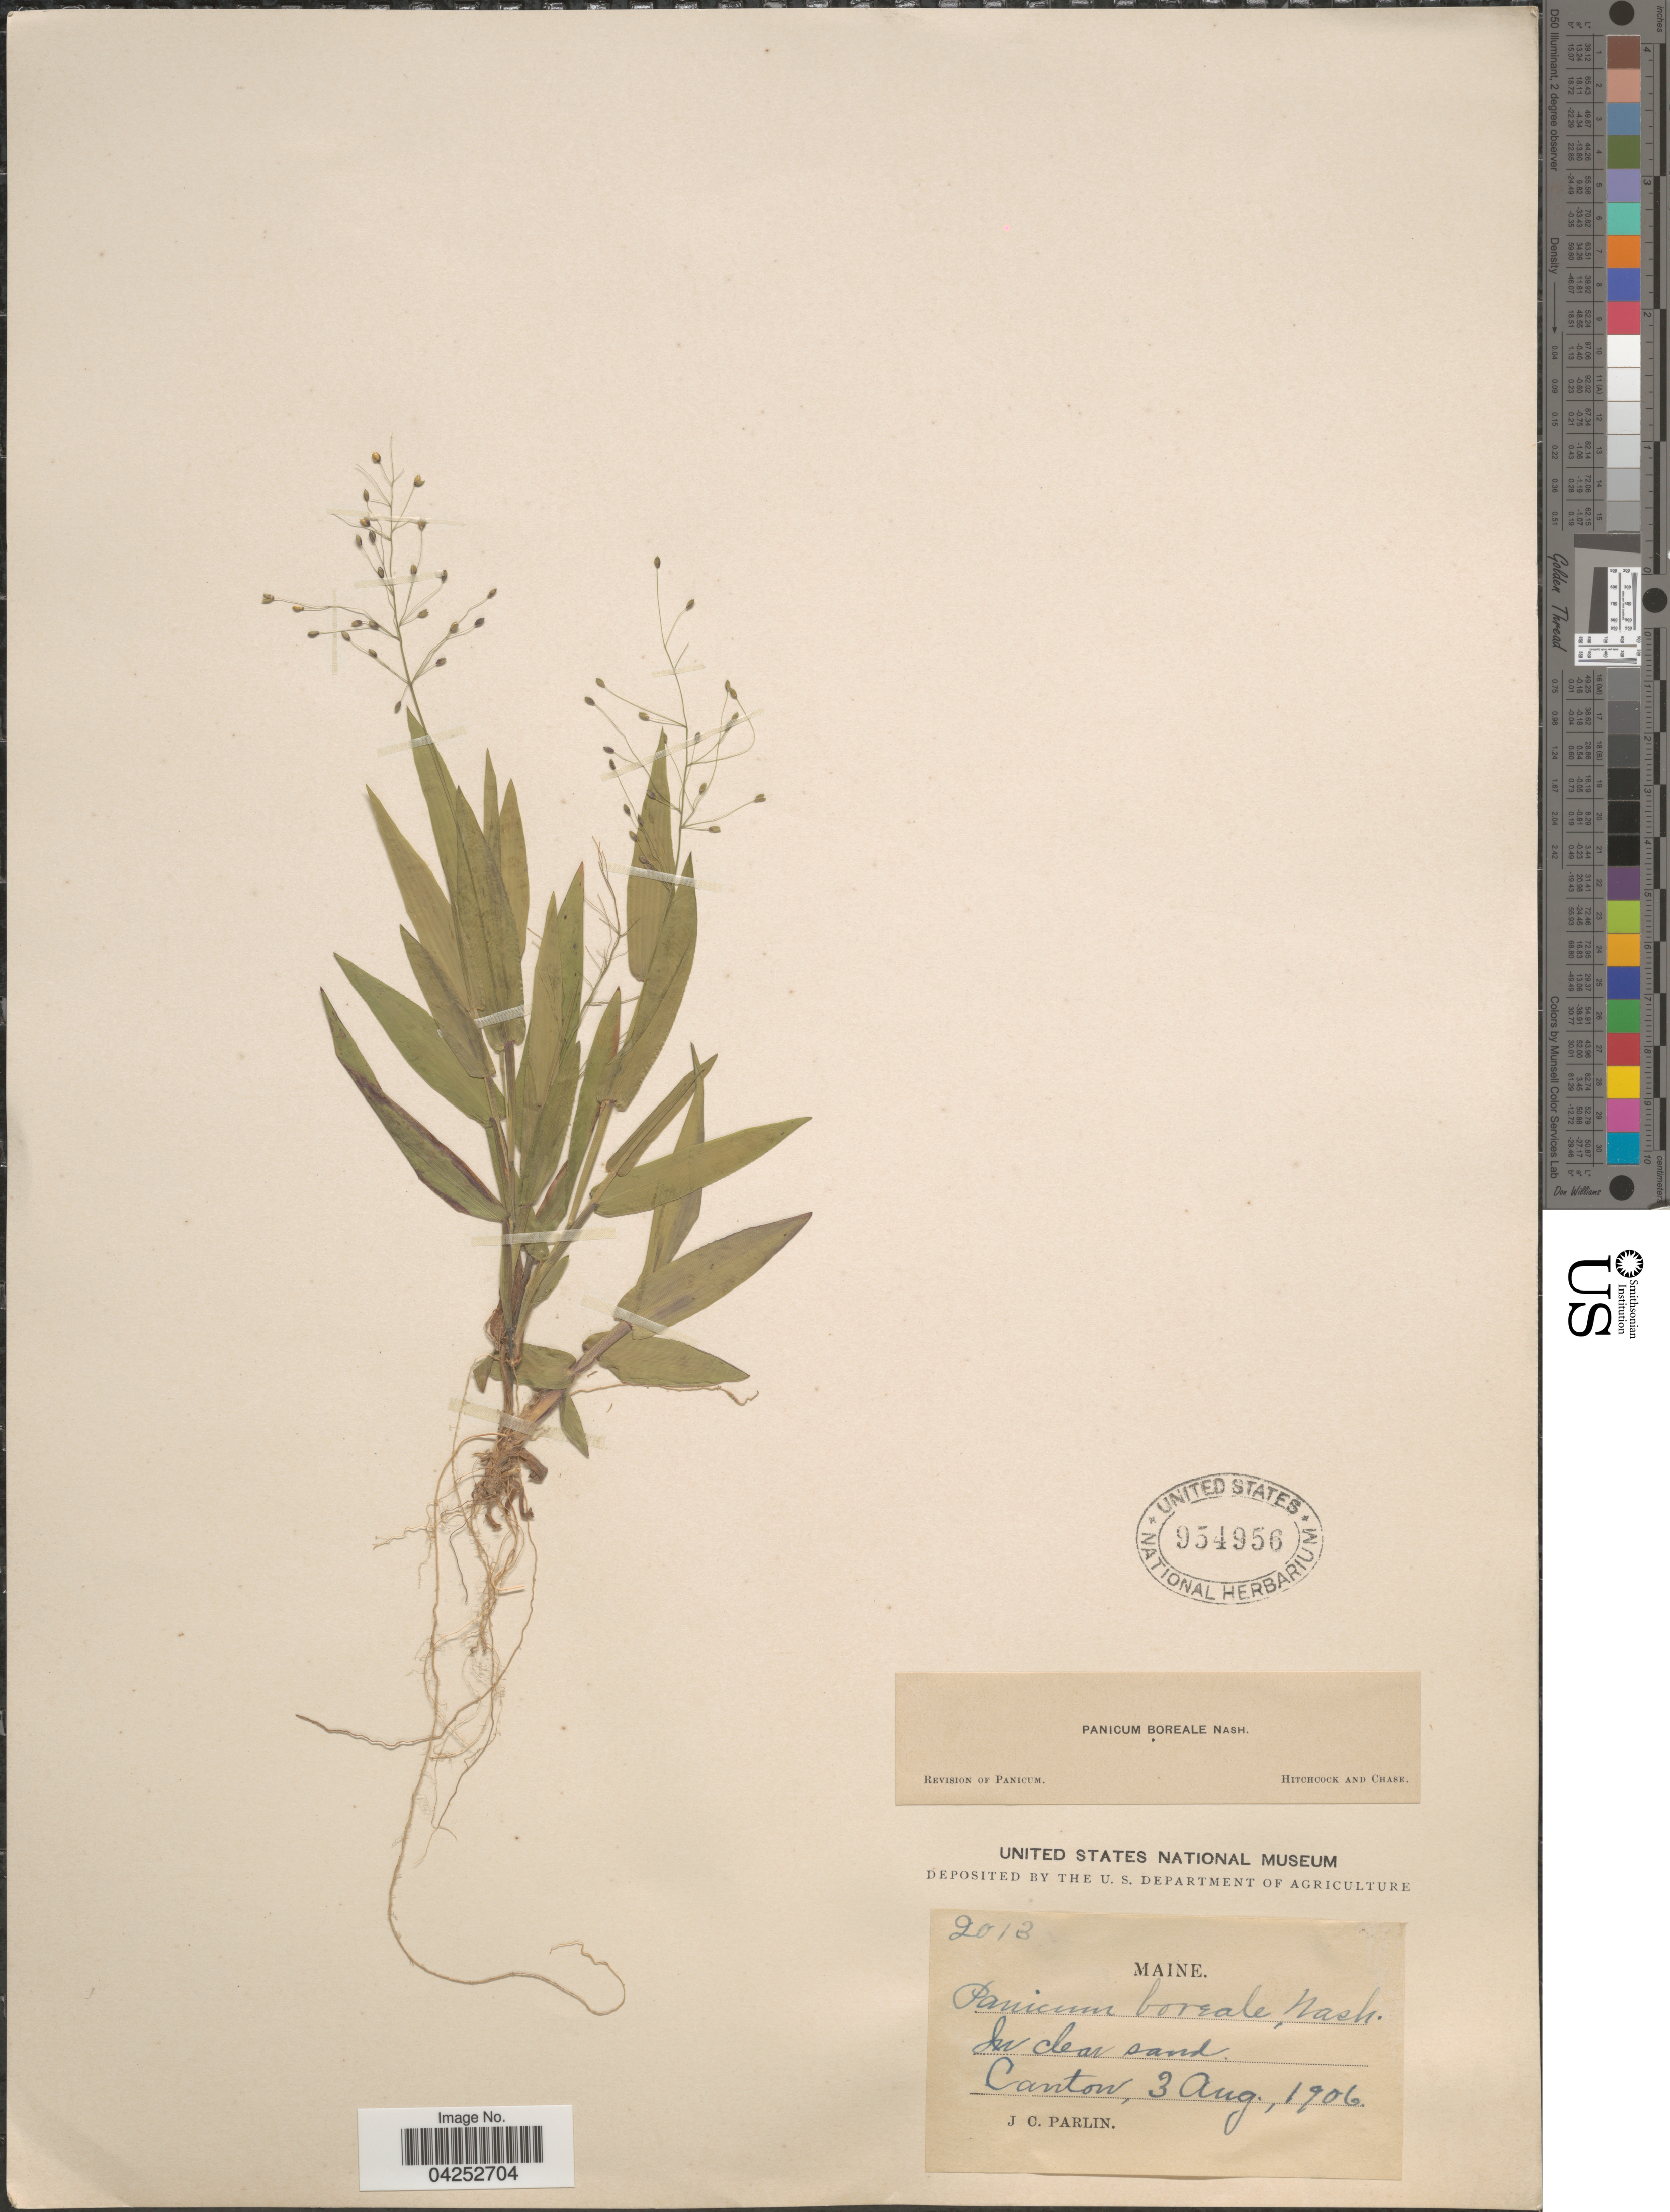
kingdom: Plantae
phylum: Tracheophyta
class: Liliopsida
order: Poales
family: Poaceae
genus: Dichanthelium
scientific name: Dichanthelium boreale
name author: (Nash) Freckmann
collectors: J. Parlin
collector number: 2013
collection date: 1906-08-03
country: United States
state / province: Maine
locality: In clear sand. Canton.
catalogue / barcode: US 954956